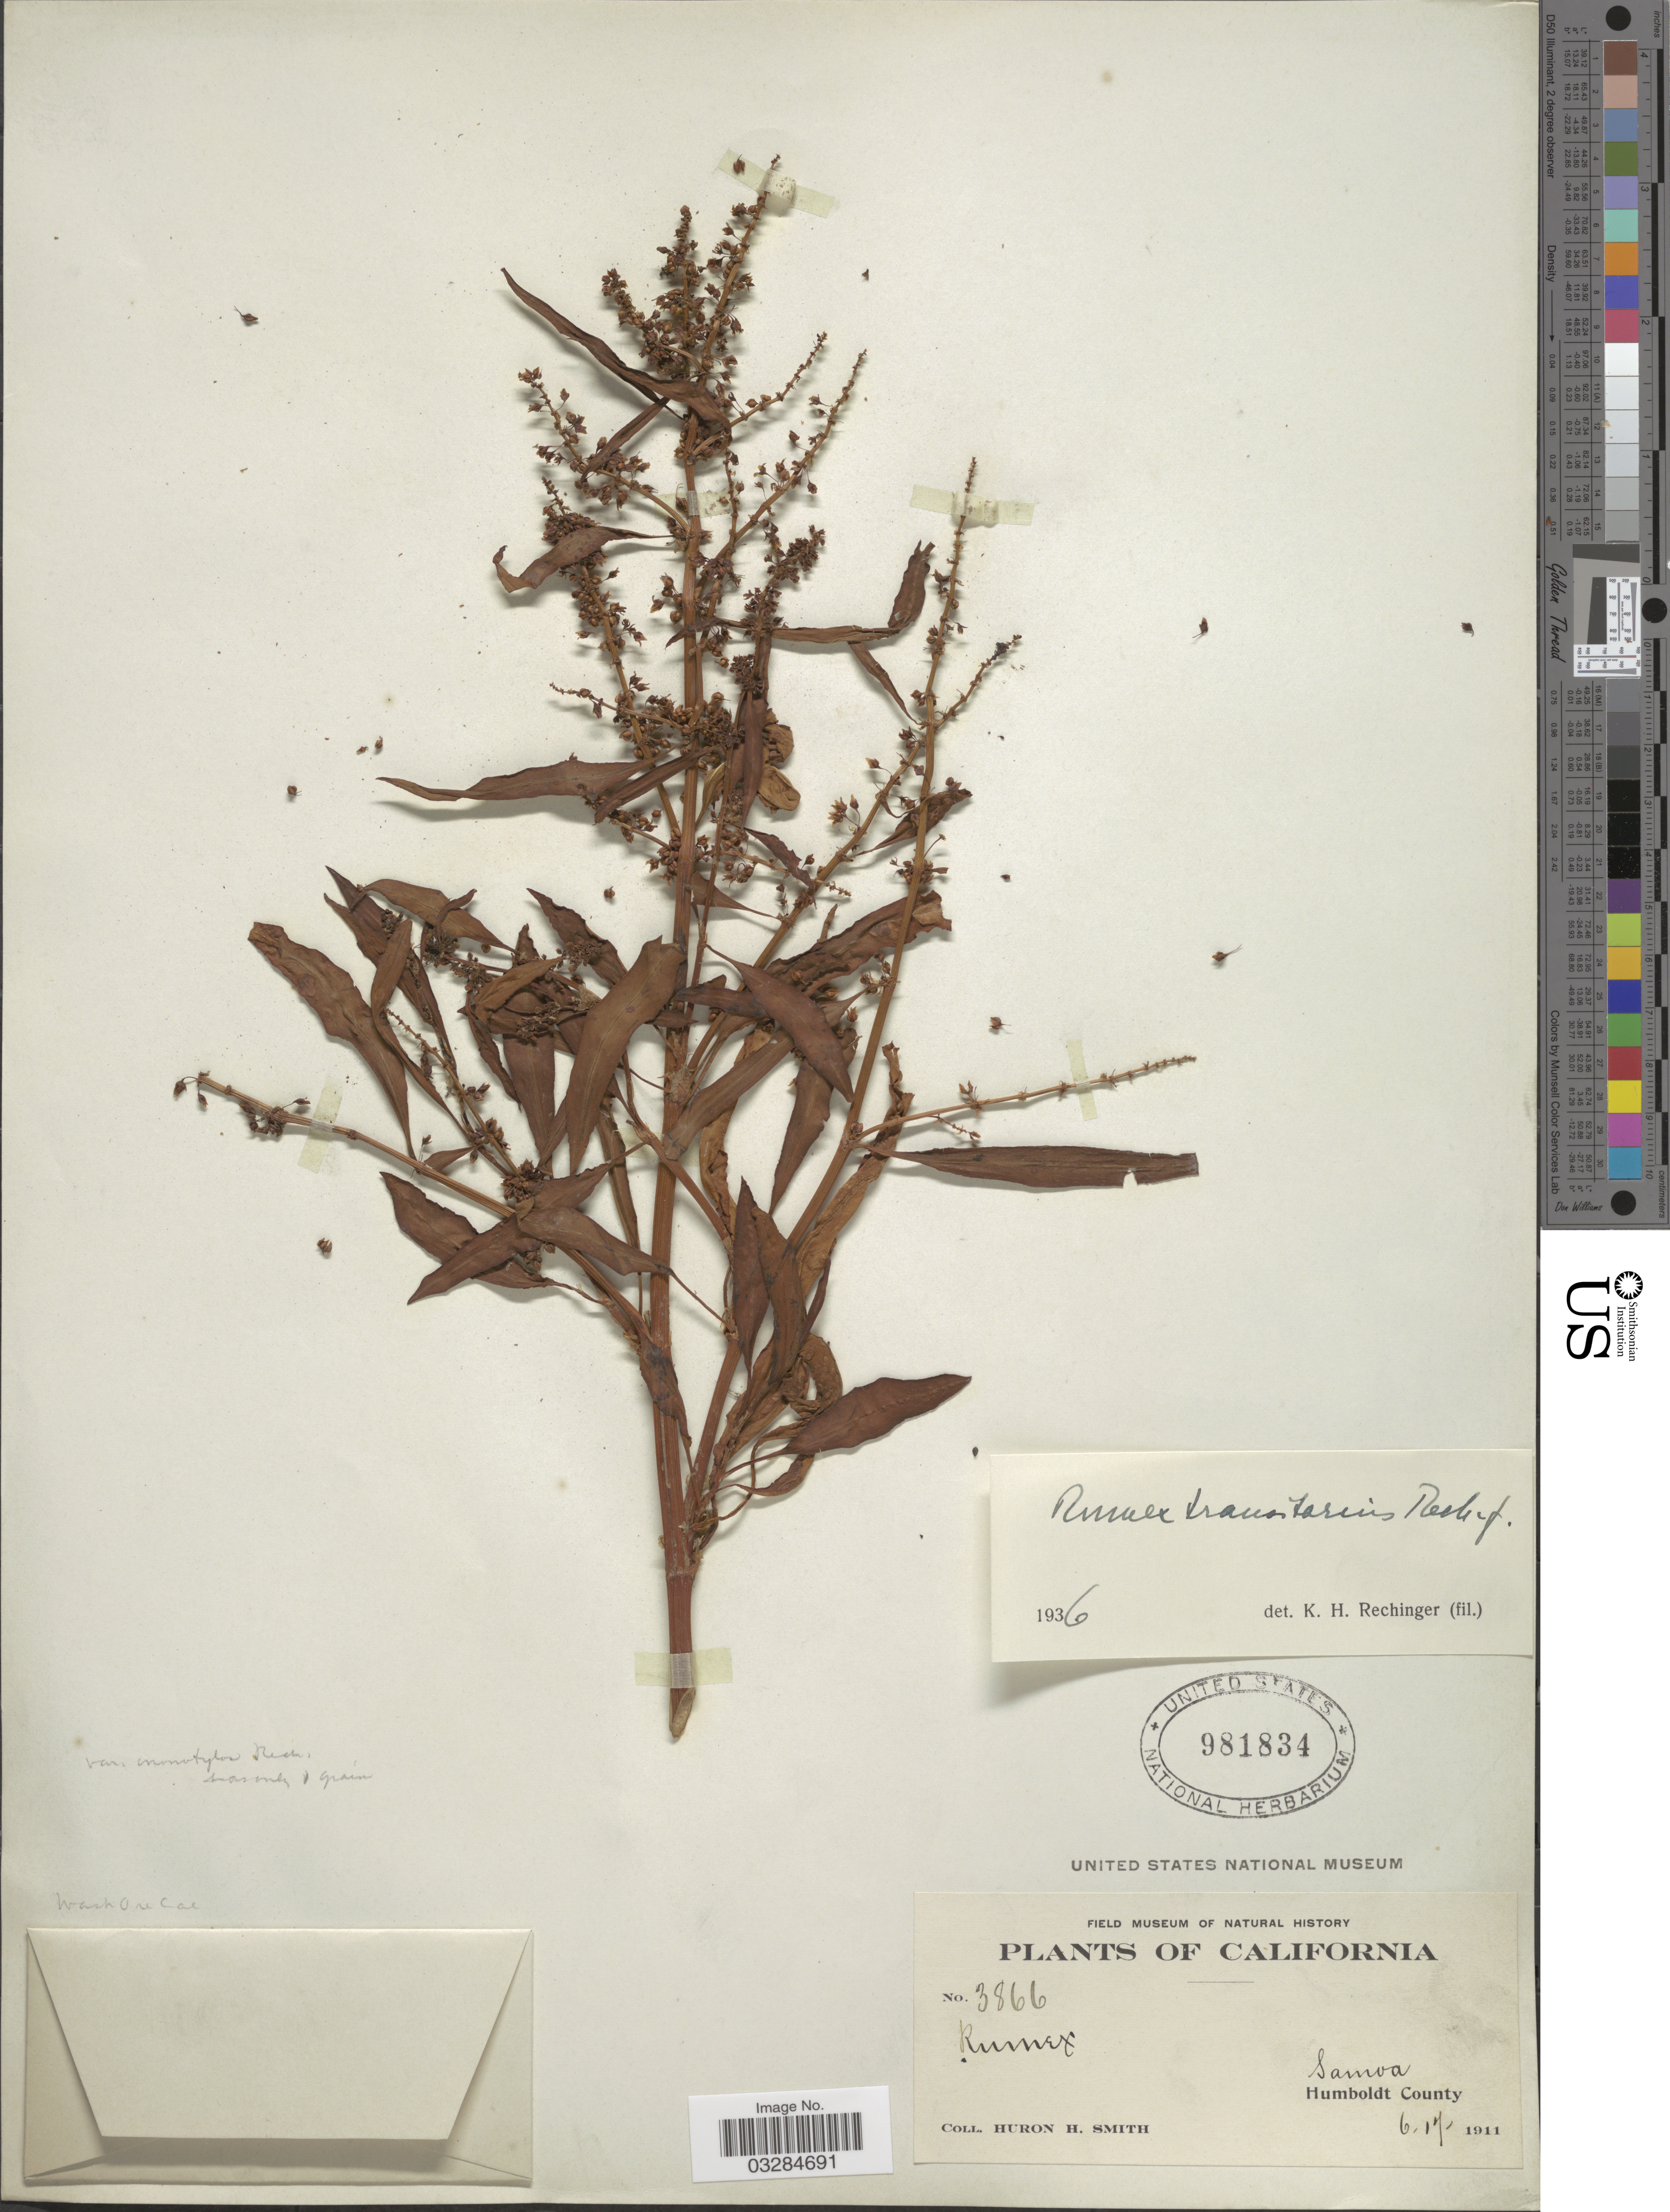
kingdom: Plantae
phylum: Tracheophyta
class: Magnoliopsida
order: Caryophyllales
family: Polygonaceae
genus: Rumex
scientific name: Rumex transitorius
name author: Rech. f.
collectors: Huron H. Smith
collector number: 3866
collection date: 1911-06-17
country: United States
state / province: California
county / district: Humboldt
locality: Samoa. Humboldt County.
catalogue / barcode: US 981834